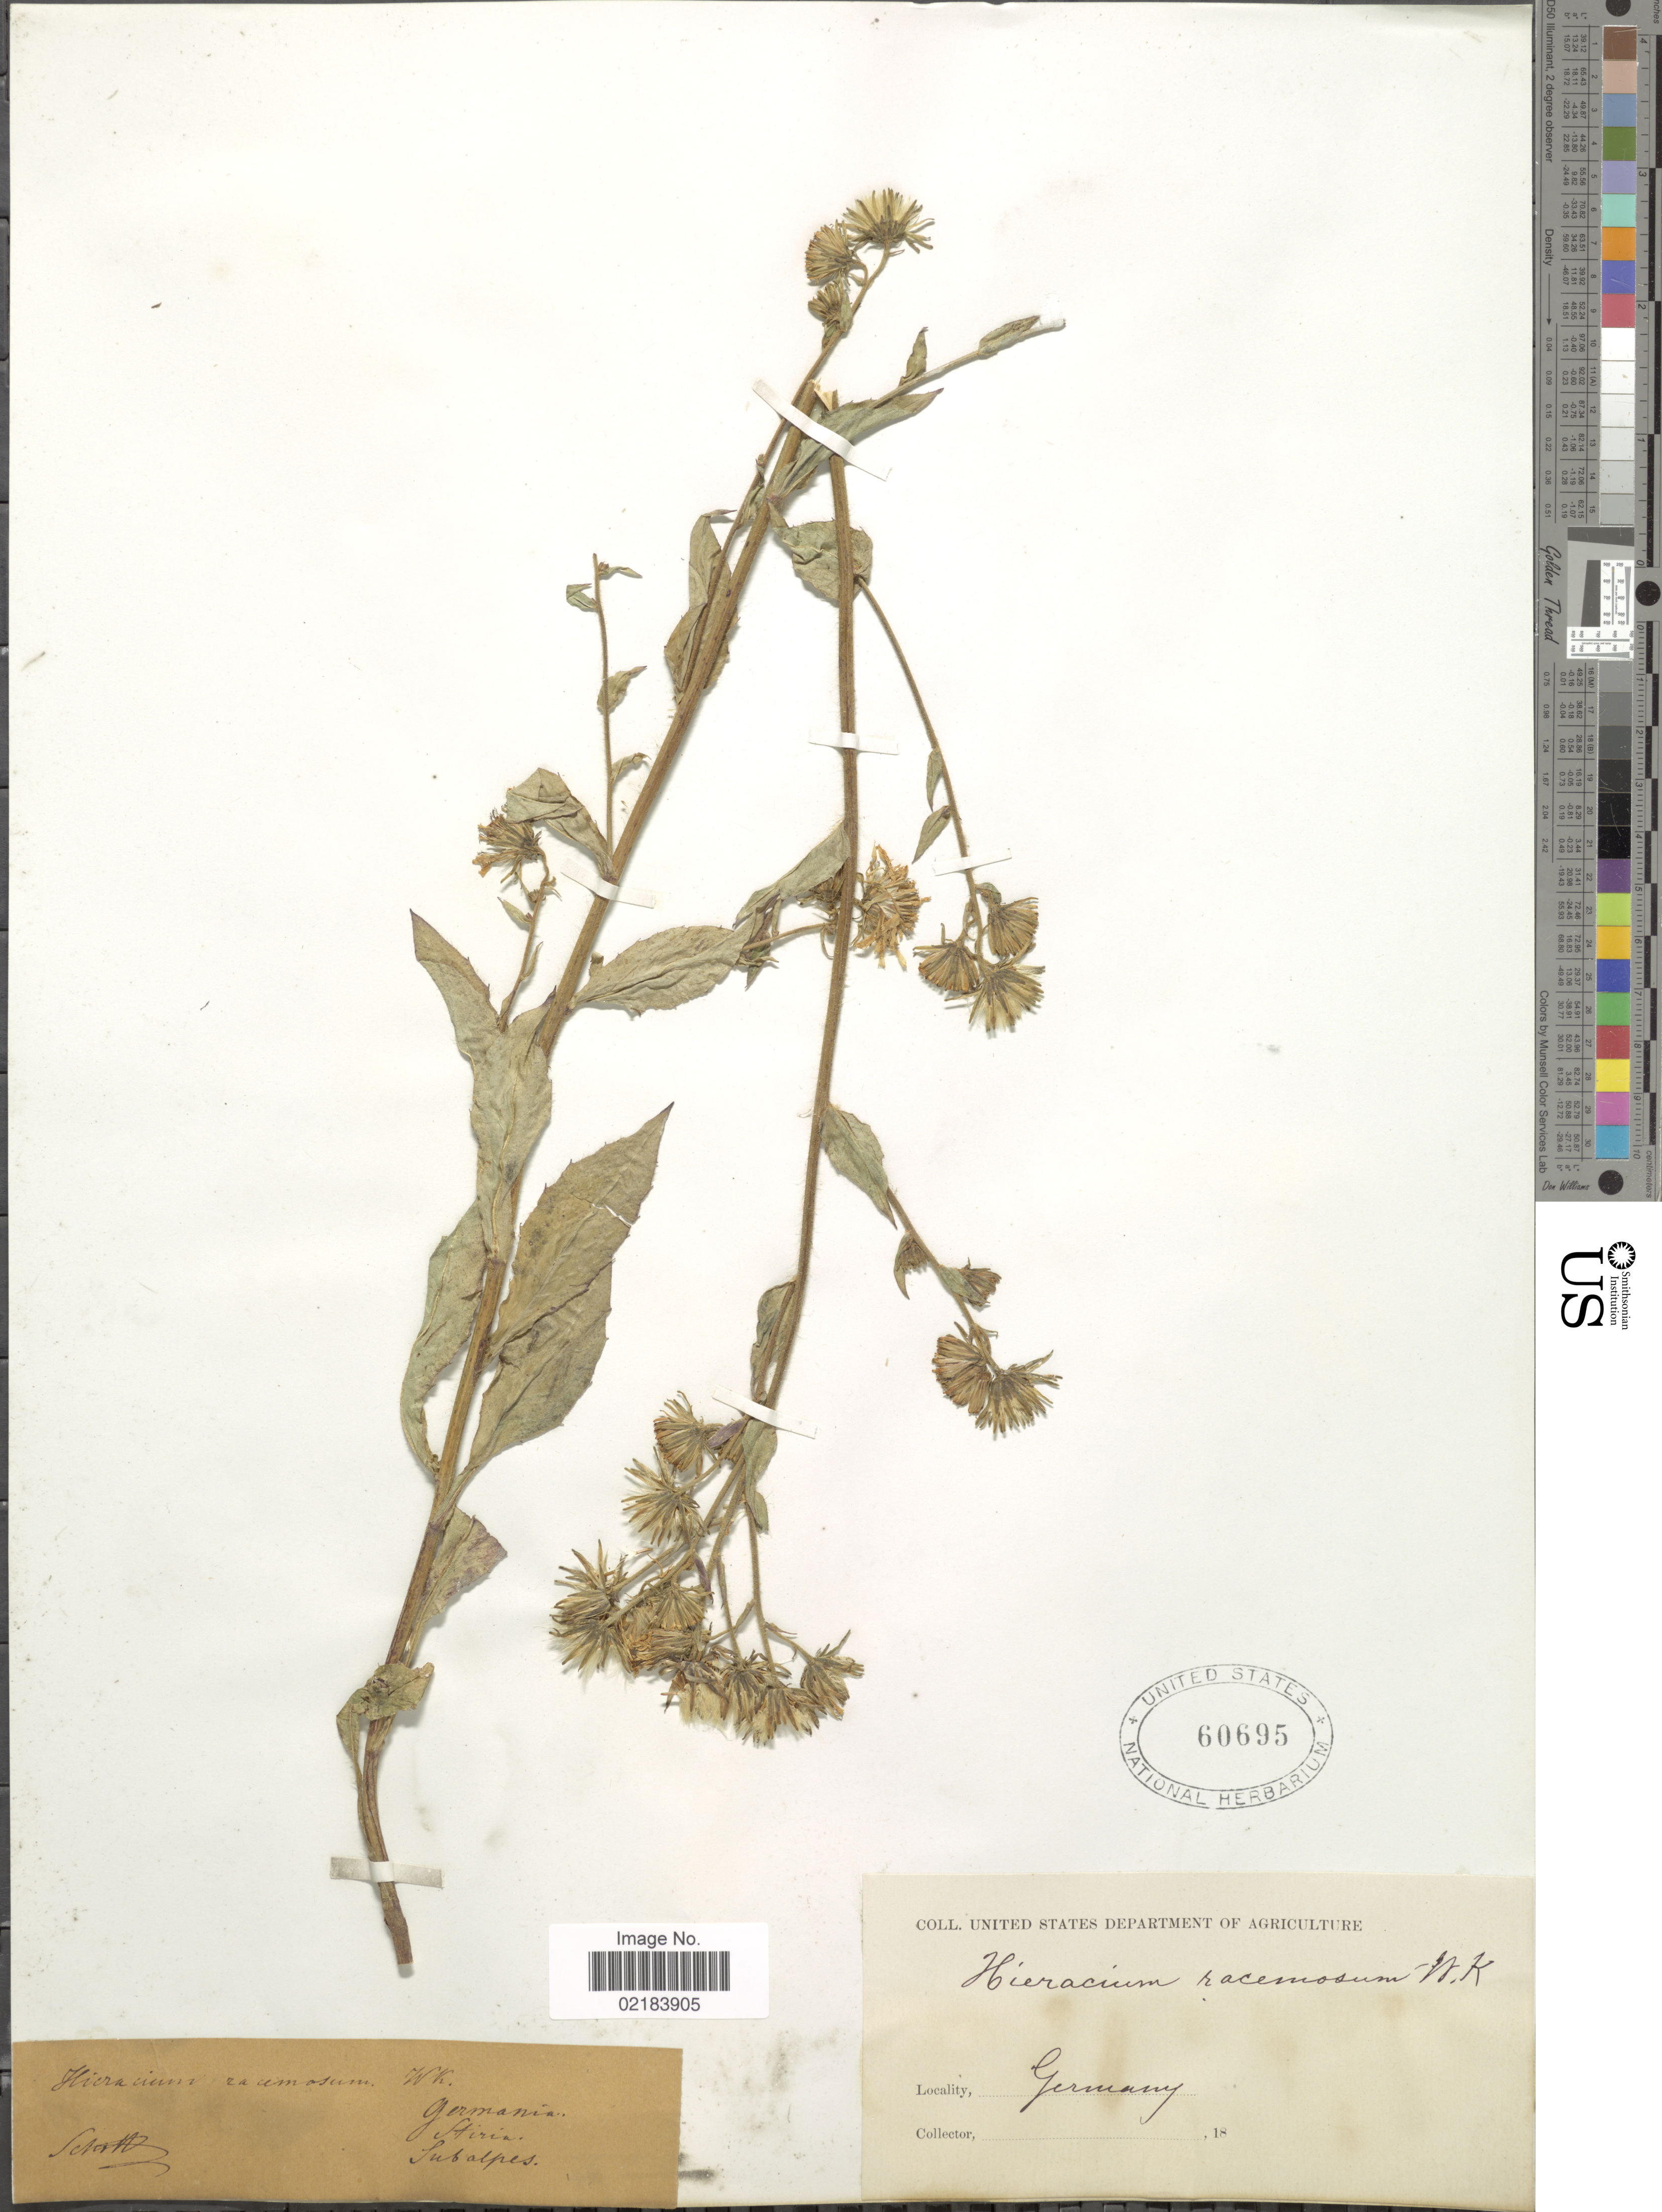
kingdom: Plantae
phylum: Tracheophyta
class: Magnoliopsida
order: Asterales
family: Asteraceae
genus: Hieracium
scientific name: Hieracium racemosum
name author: Willd.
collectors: Schott, --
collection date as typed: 18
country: Austria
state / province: Steiermark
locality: Stiria, subalpes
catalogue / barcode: US 60695